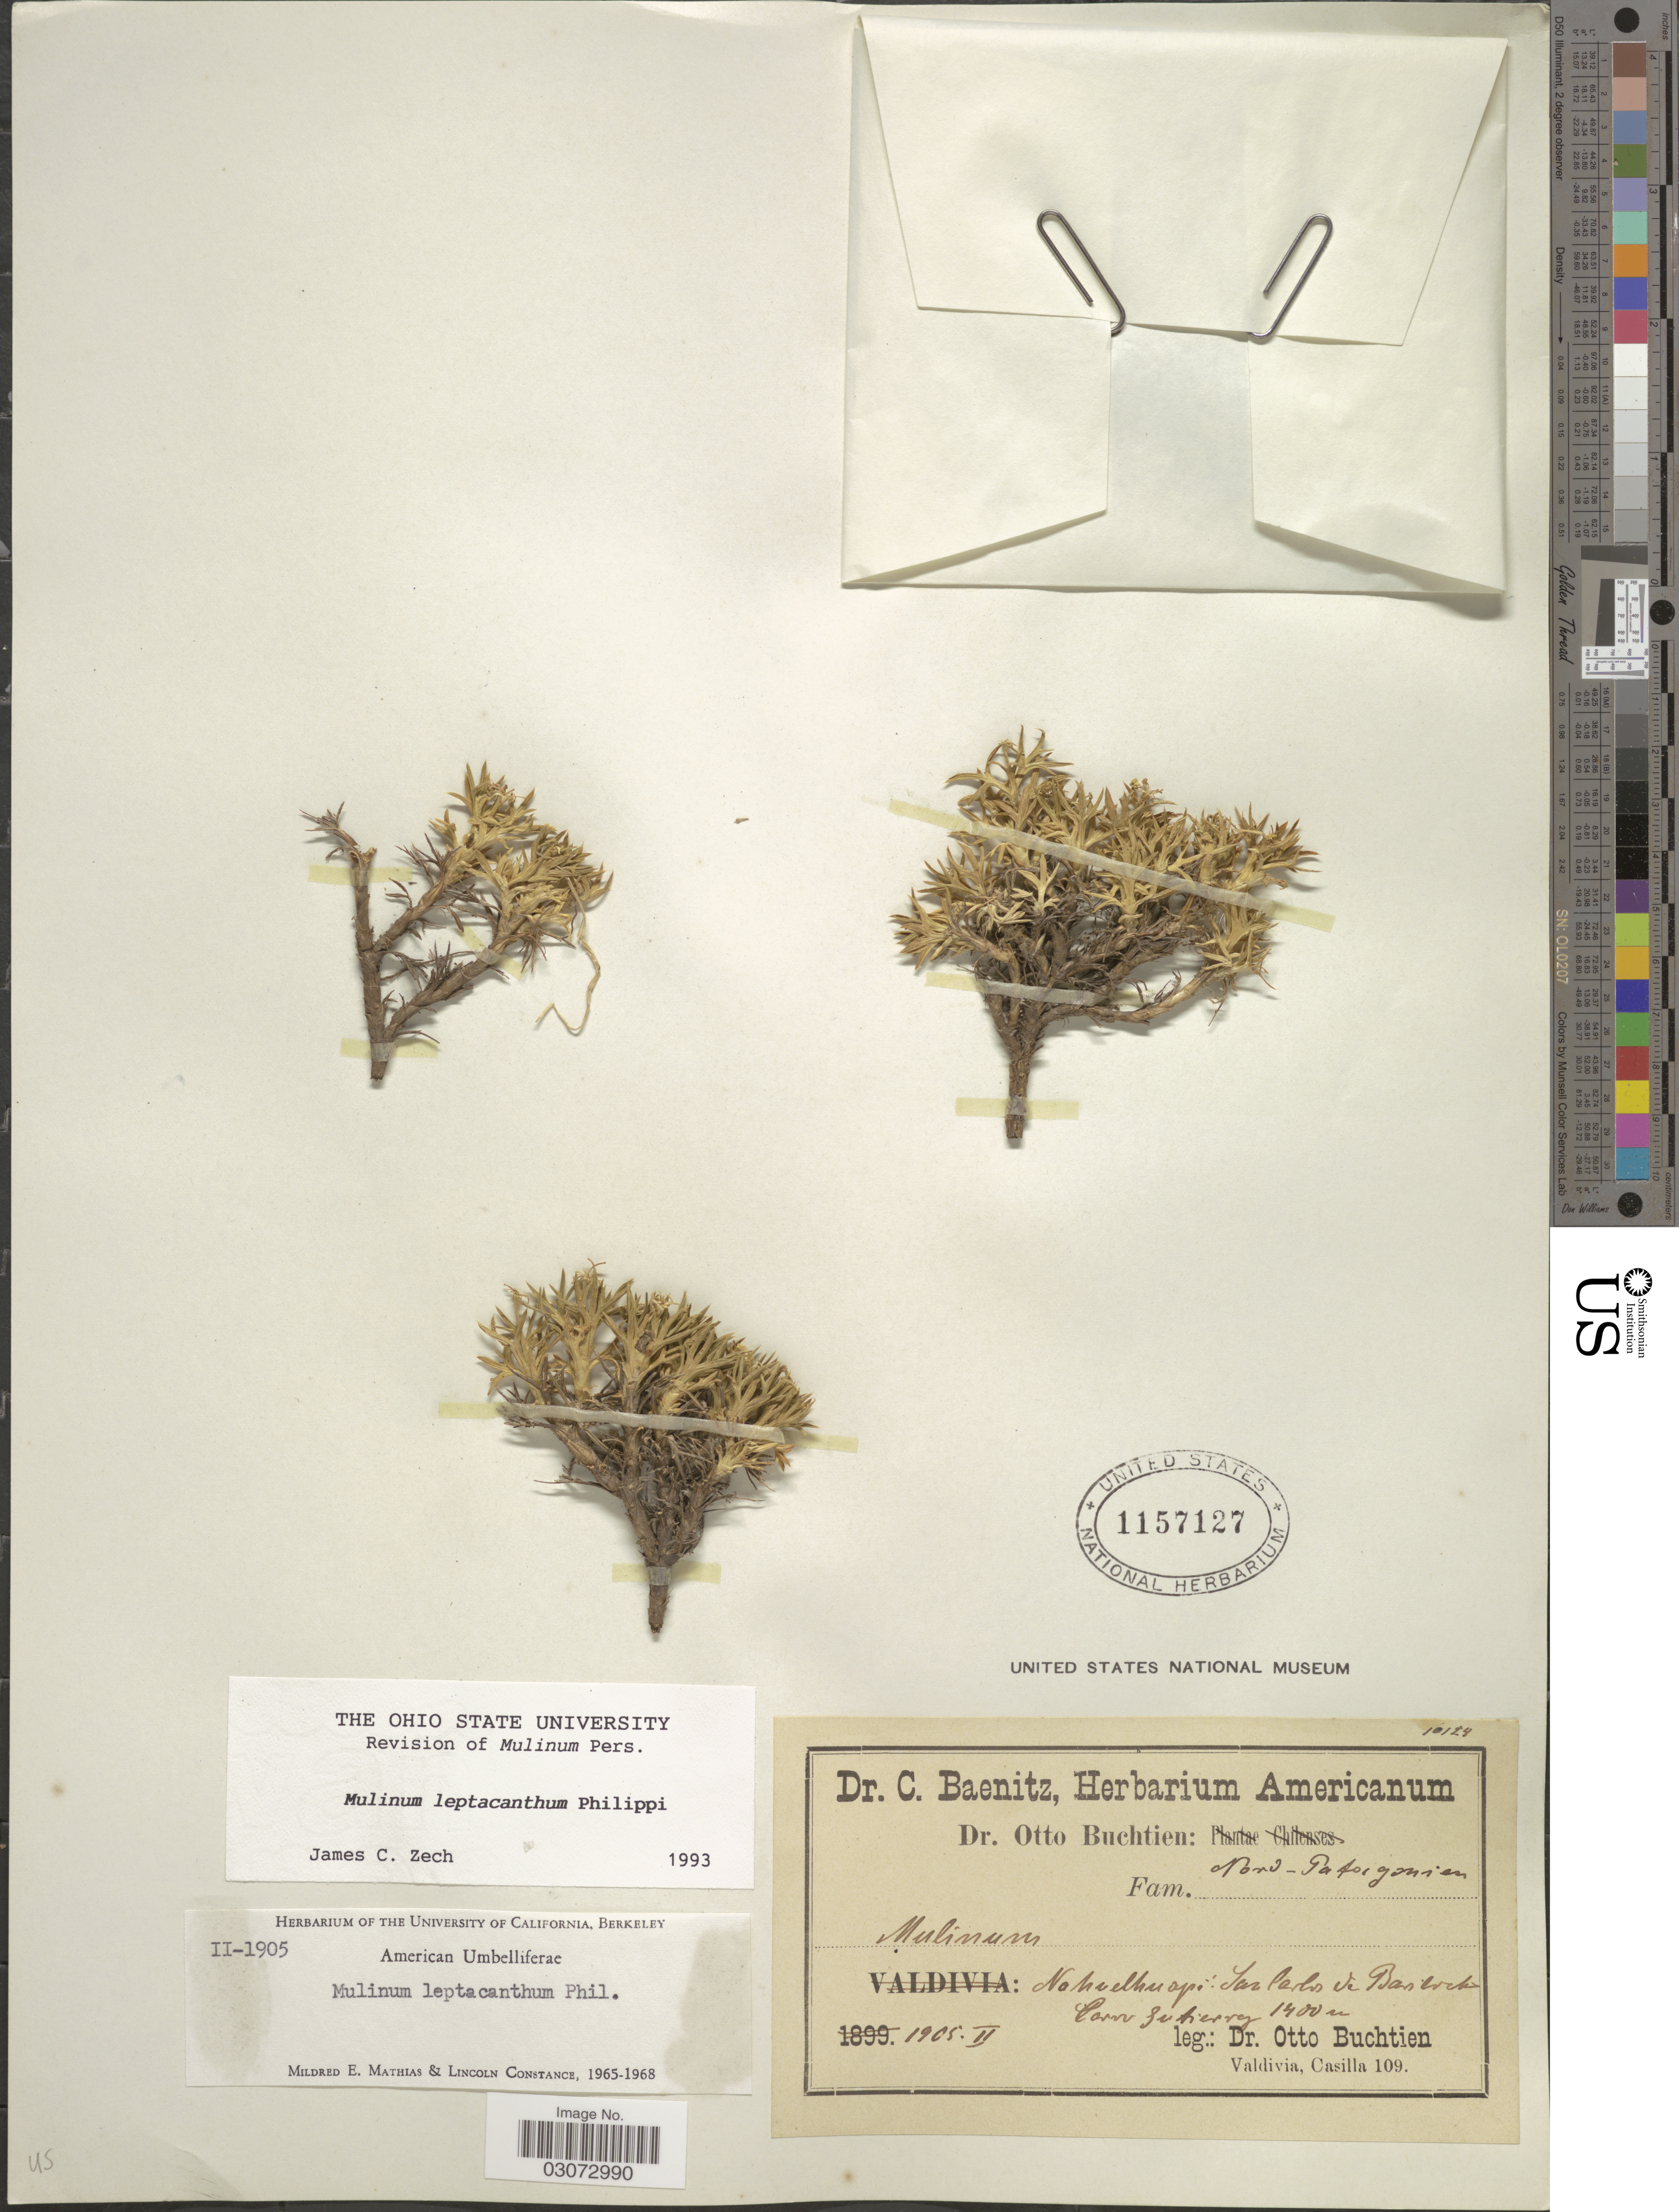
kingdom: Plantae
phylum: Tracheophyta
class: Magnoliopsida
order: Apiales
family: Apiaceae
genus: Mulinum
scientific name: Mulinum leptacanthum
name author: Phil.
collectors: O. Buchtien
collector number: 10124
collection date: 1905-02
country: Argentina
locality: Nahuelhuapi: San Carlos de Bariloche. Cerro Gutierrez.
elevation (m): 1400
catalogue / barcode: US 1157127